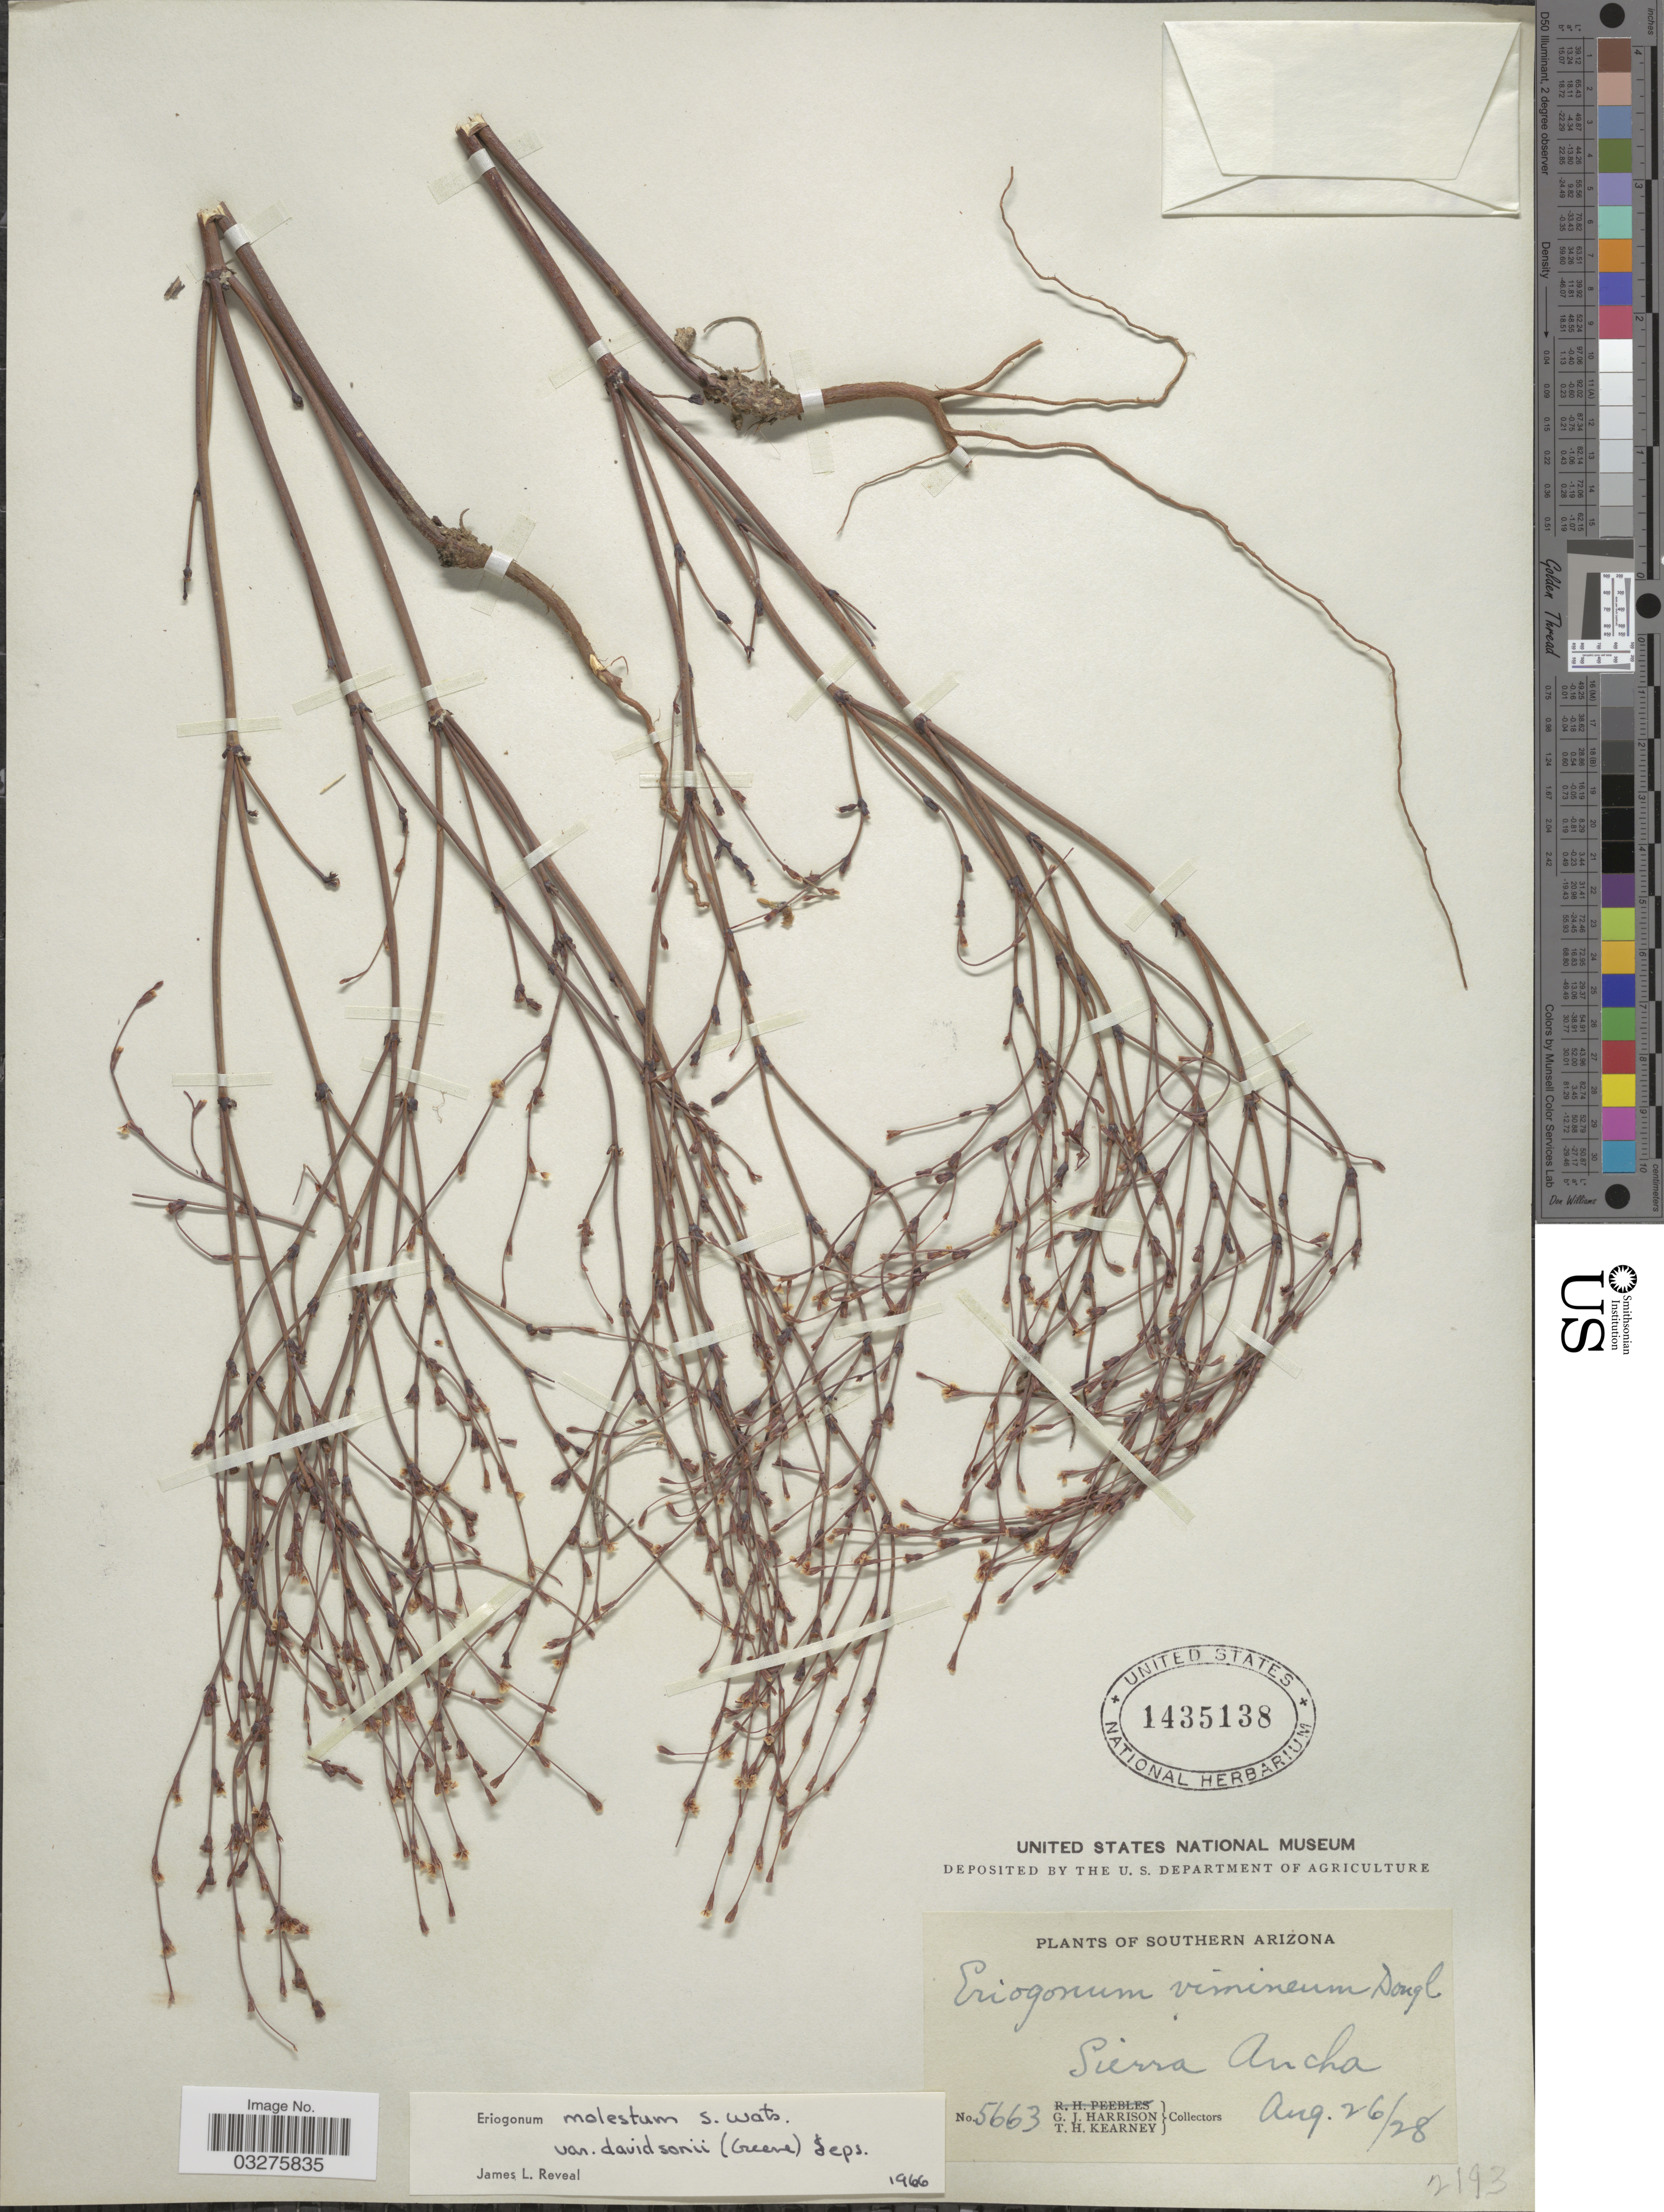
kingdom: Plantae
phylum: Tracheophyta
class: Magnoliopsida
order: Caryophyllales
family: Polygonaceae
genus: Eriogonum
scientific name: Eriogonum davidsonii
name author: Greene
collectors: G. J. Harrison & T. H. Kearney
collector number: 5663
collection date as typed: Transcribed d/m/y: 26/8/28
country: United States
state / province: Arizona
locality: Southern Arizona. Sierra Ancha.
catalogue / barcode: US 1435138